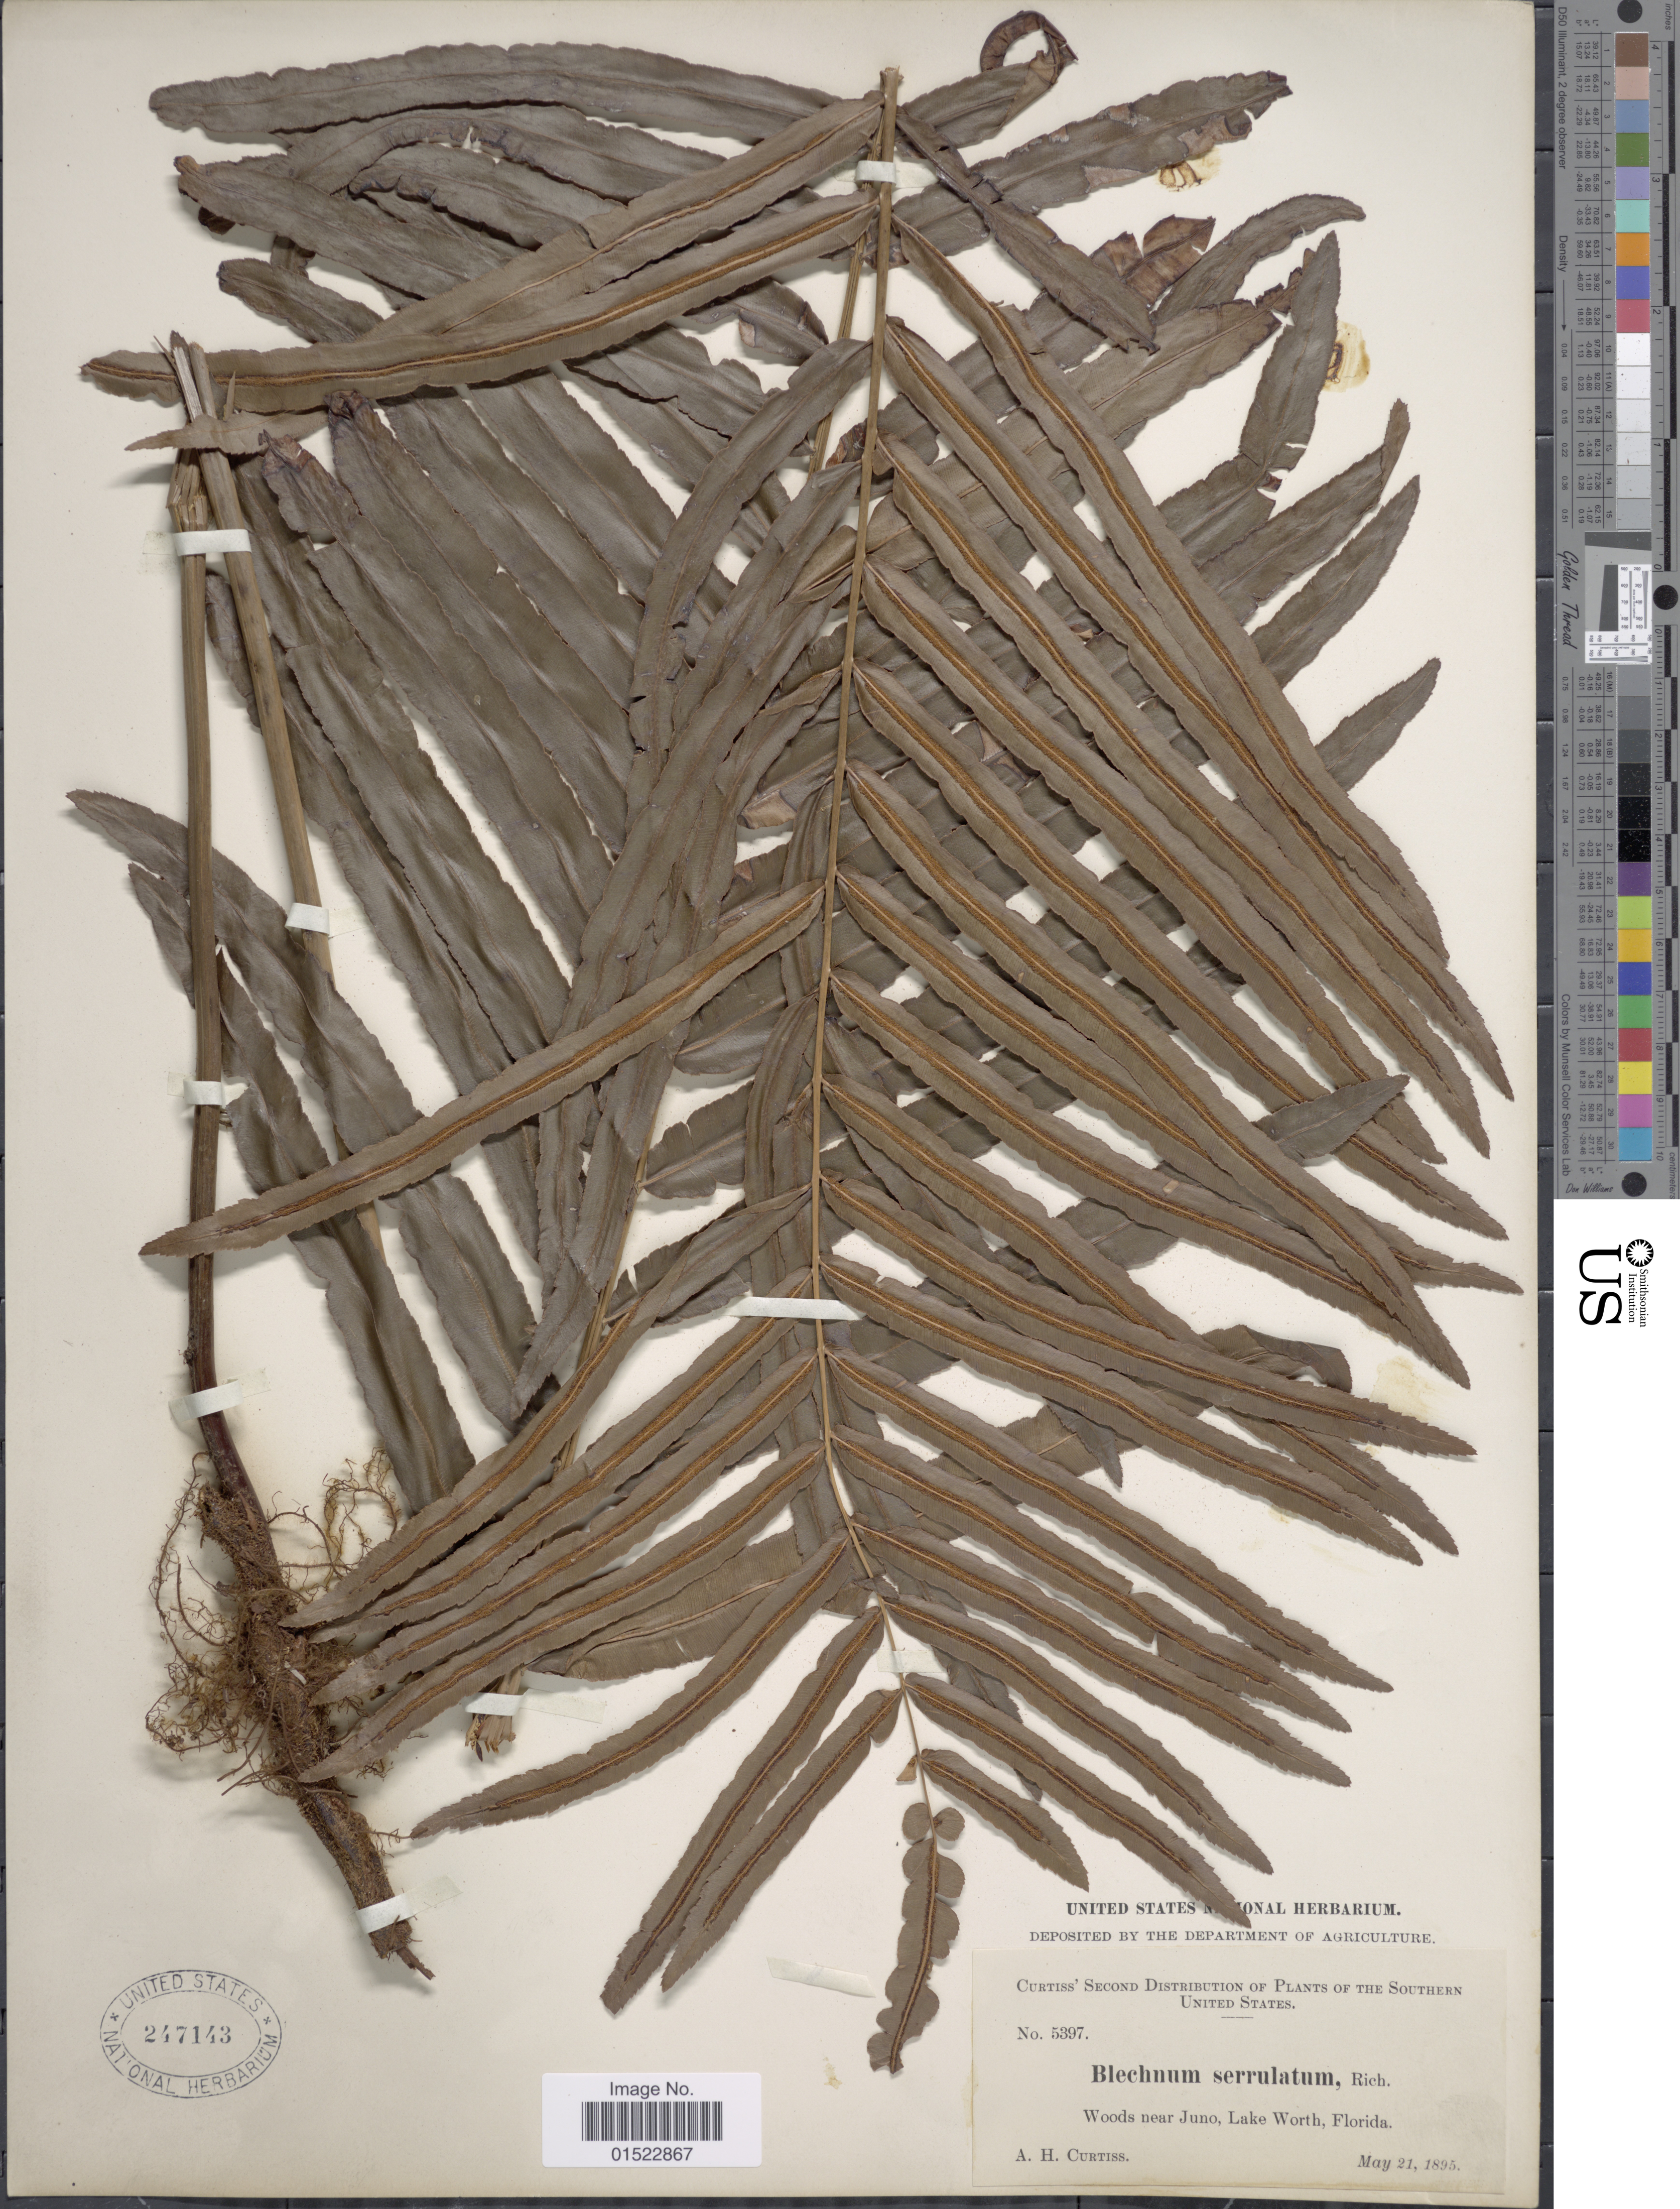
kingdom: Plantae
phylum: Tracheophyta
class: Polypodiopsida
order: Polypodiales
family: Blechnaceae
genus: Telmatoblechnum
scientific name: Telmatoblechnum serrulatum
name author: (Rich.) Perrie et al.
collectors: A. H. Curtiss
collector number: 5397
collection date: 1895-05-21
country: United States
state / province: Florida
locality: Wood near Juno, Lake Worth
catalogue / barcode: US 247143